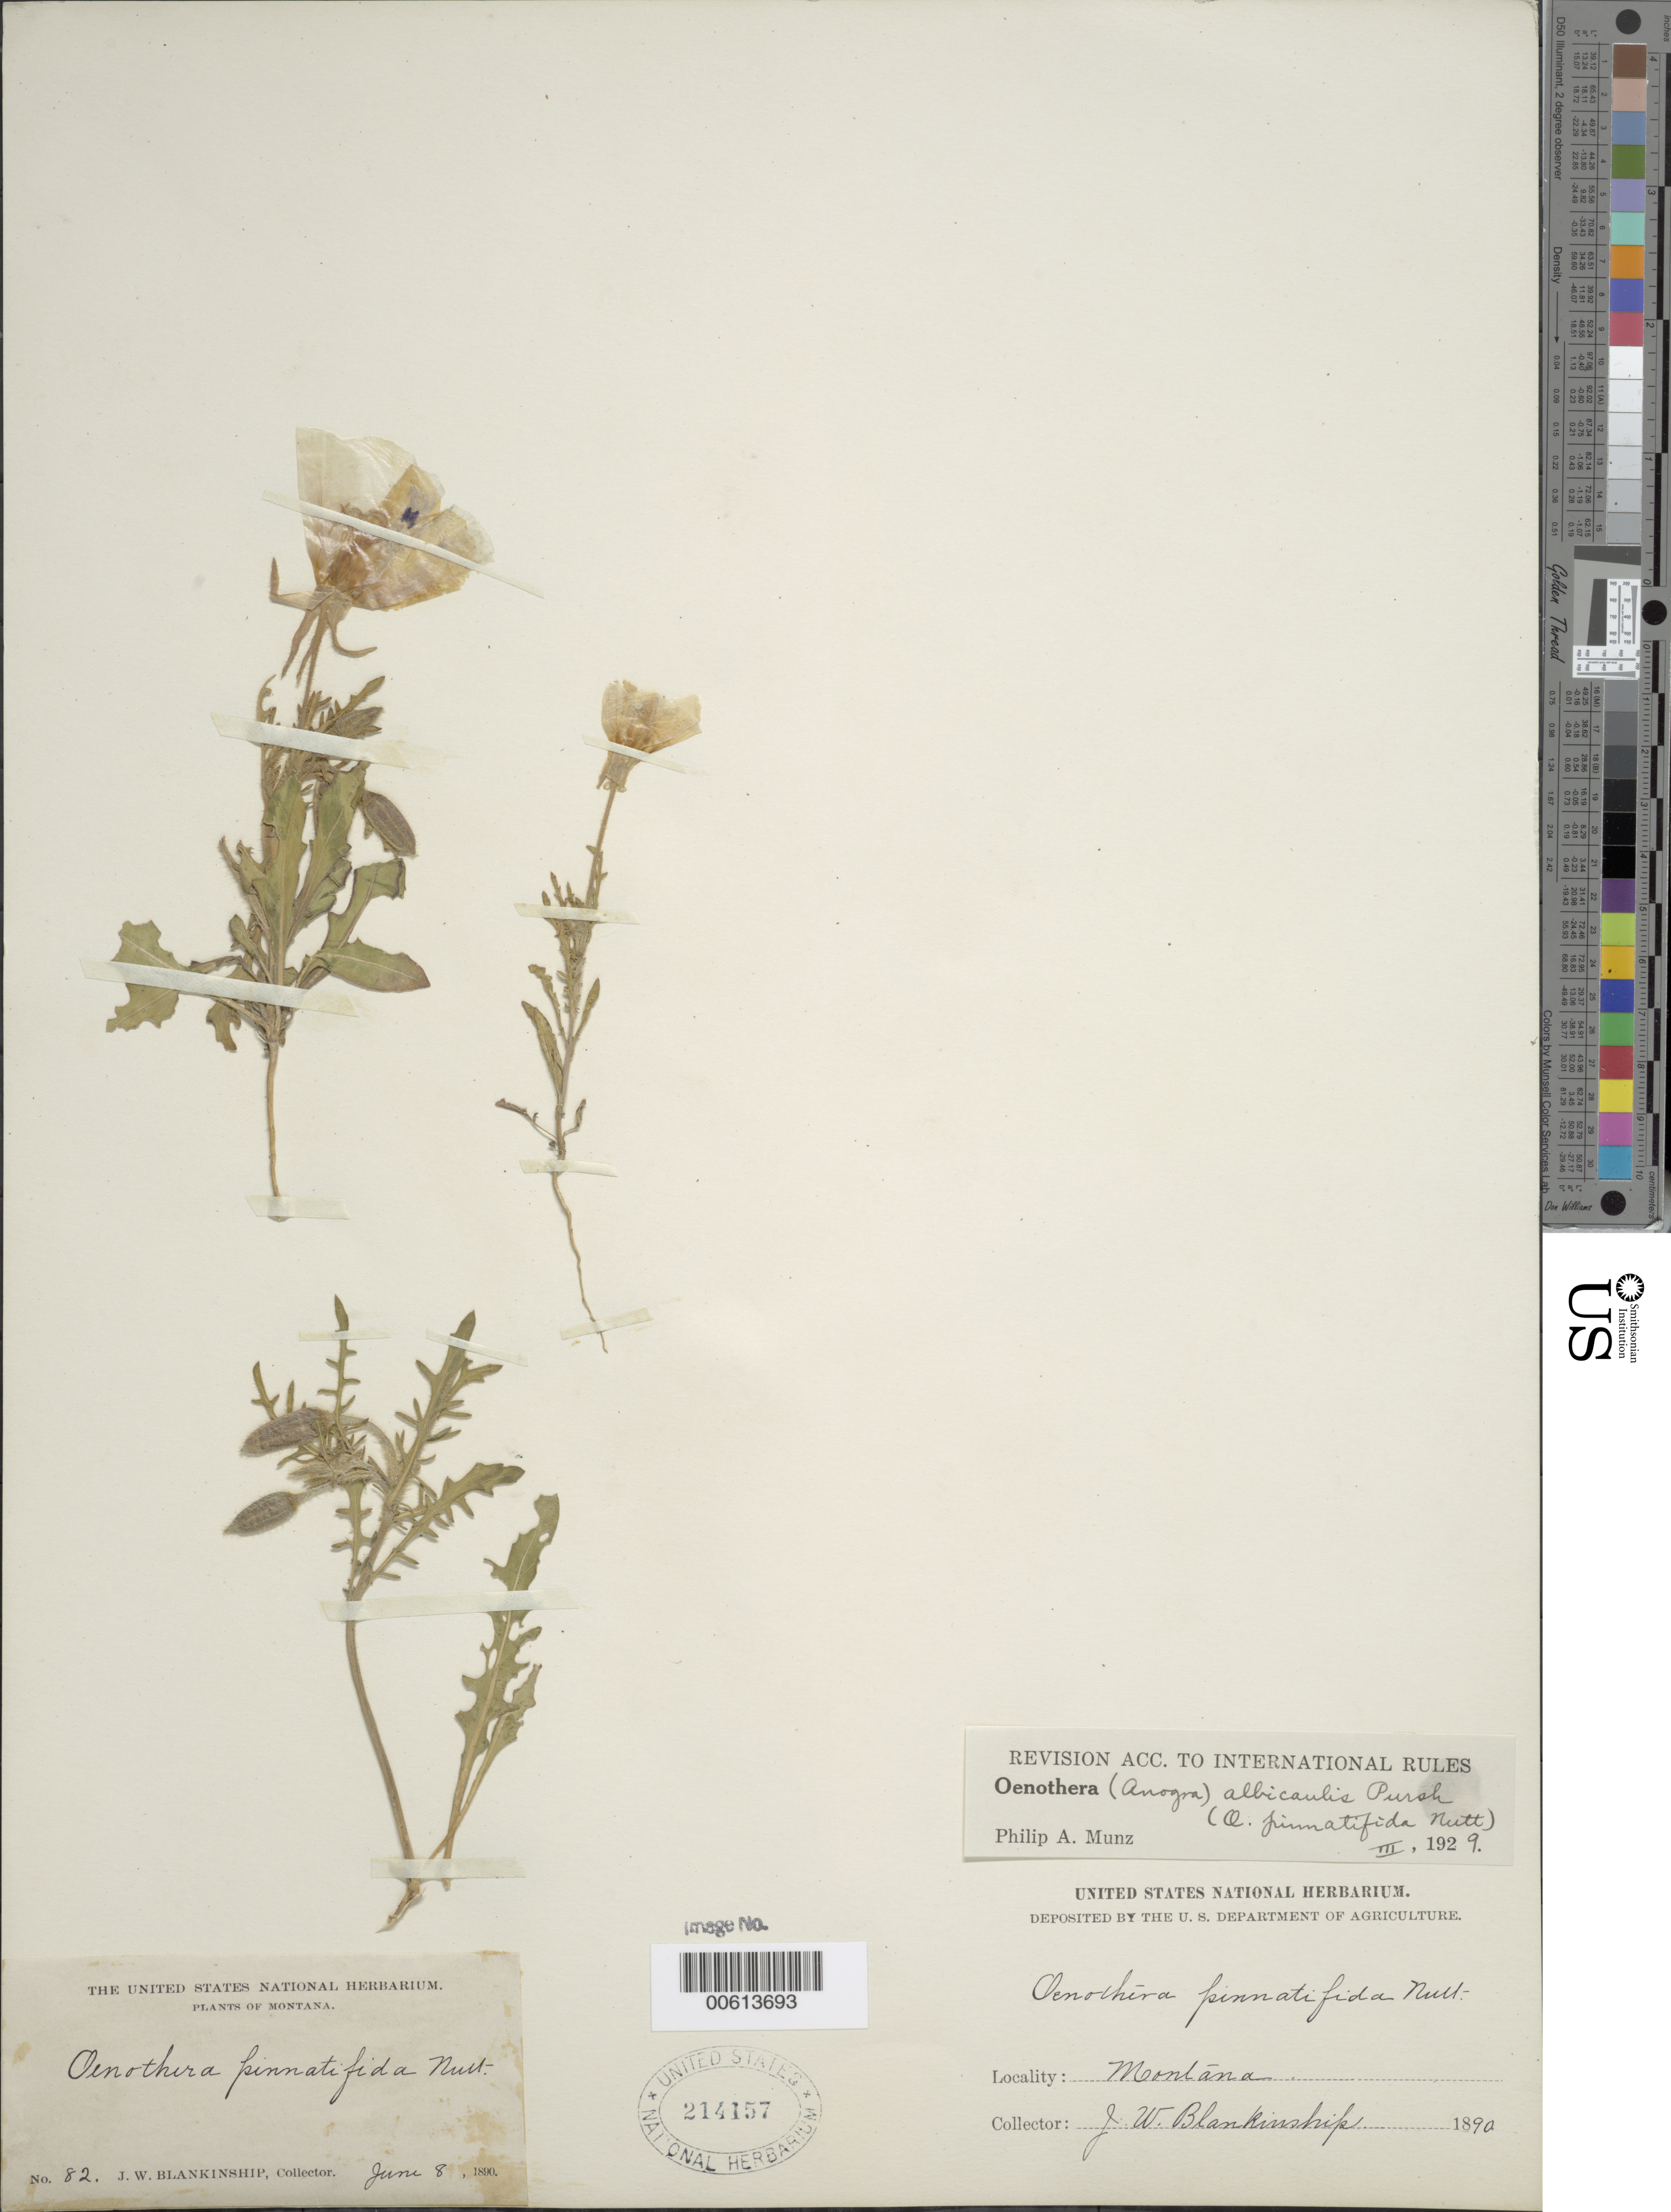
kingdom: Plantae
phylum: Tracheophyta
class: Magnoliopsida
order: Myrtales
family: Onagraceae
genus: Oenothera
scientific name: Oenothera albicaulis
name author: Pursh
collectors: J. W. Blankinship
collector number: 82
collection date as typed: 08 Jun 1890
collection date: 1890-06-08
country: United States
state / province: Montana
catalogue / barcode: US 214157